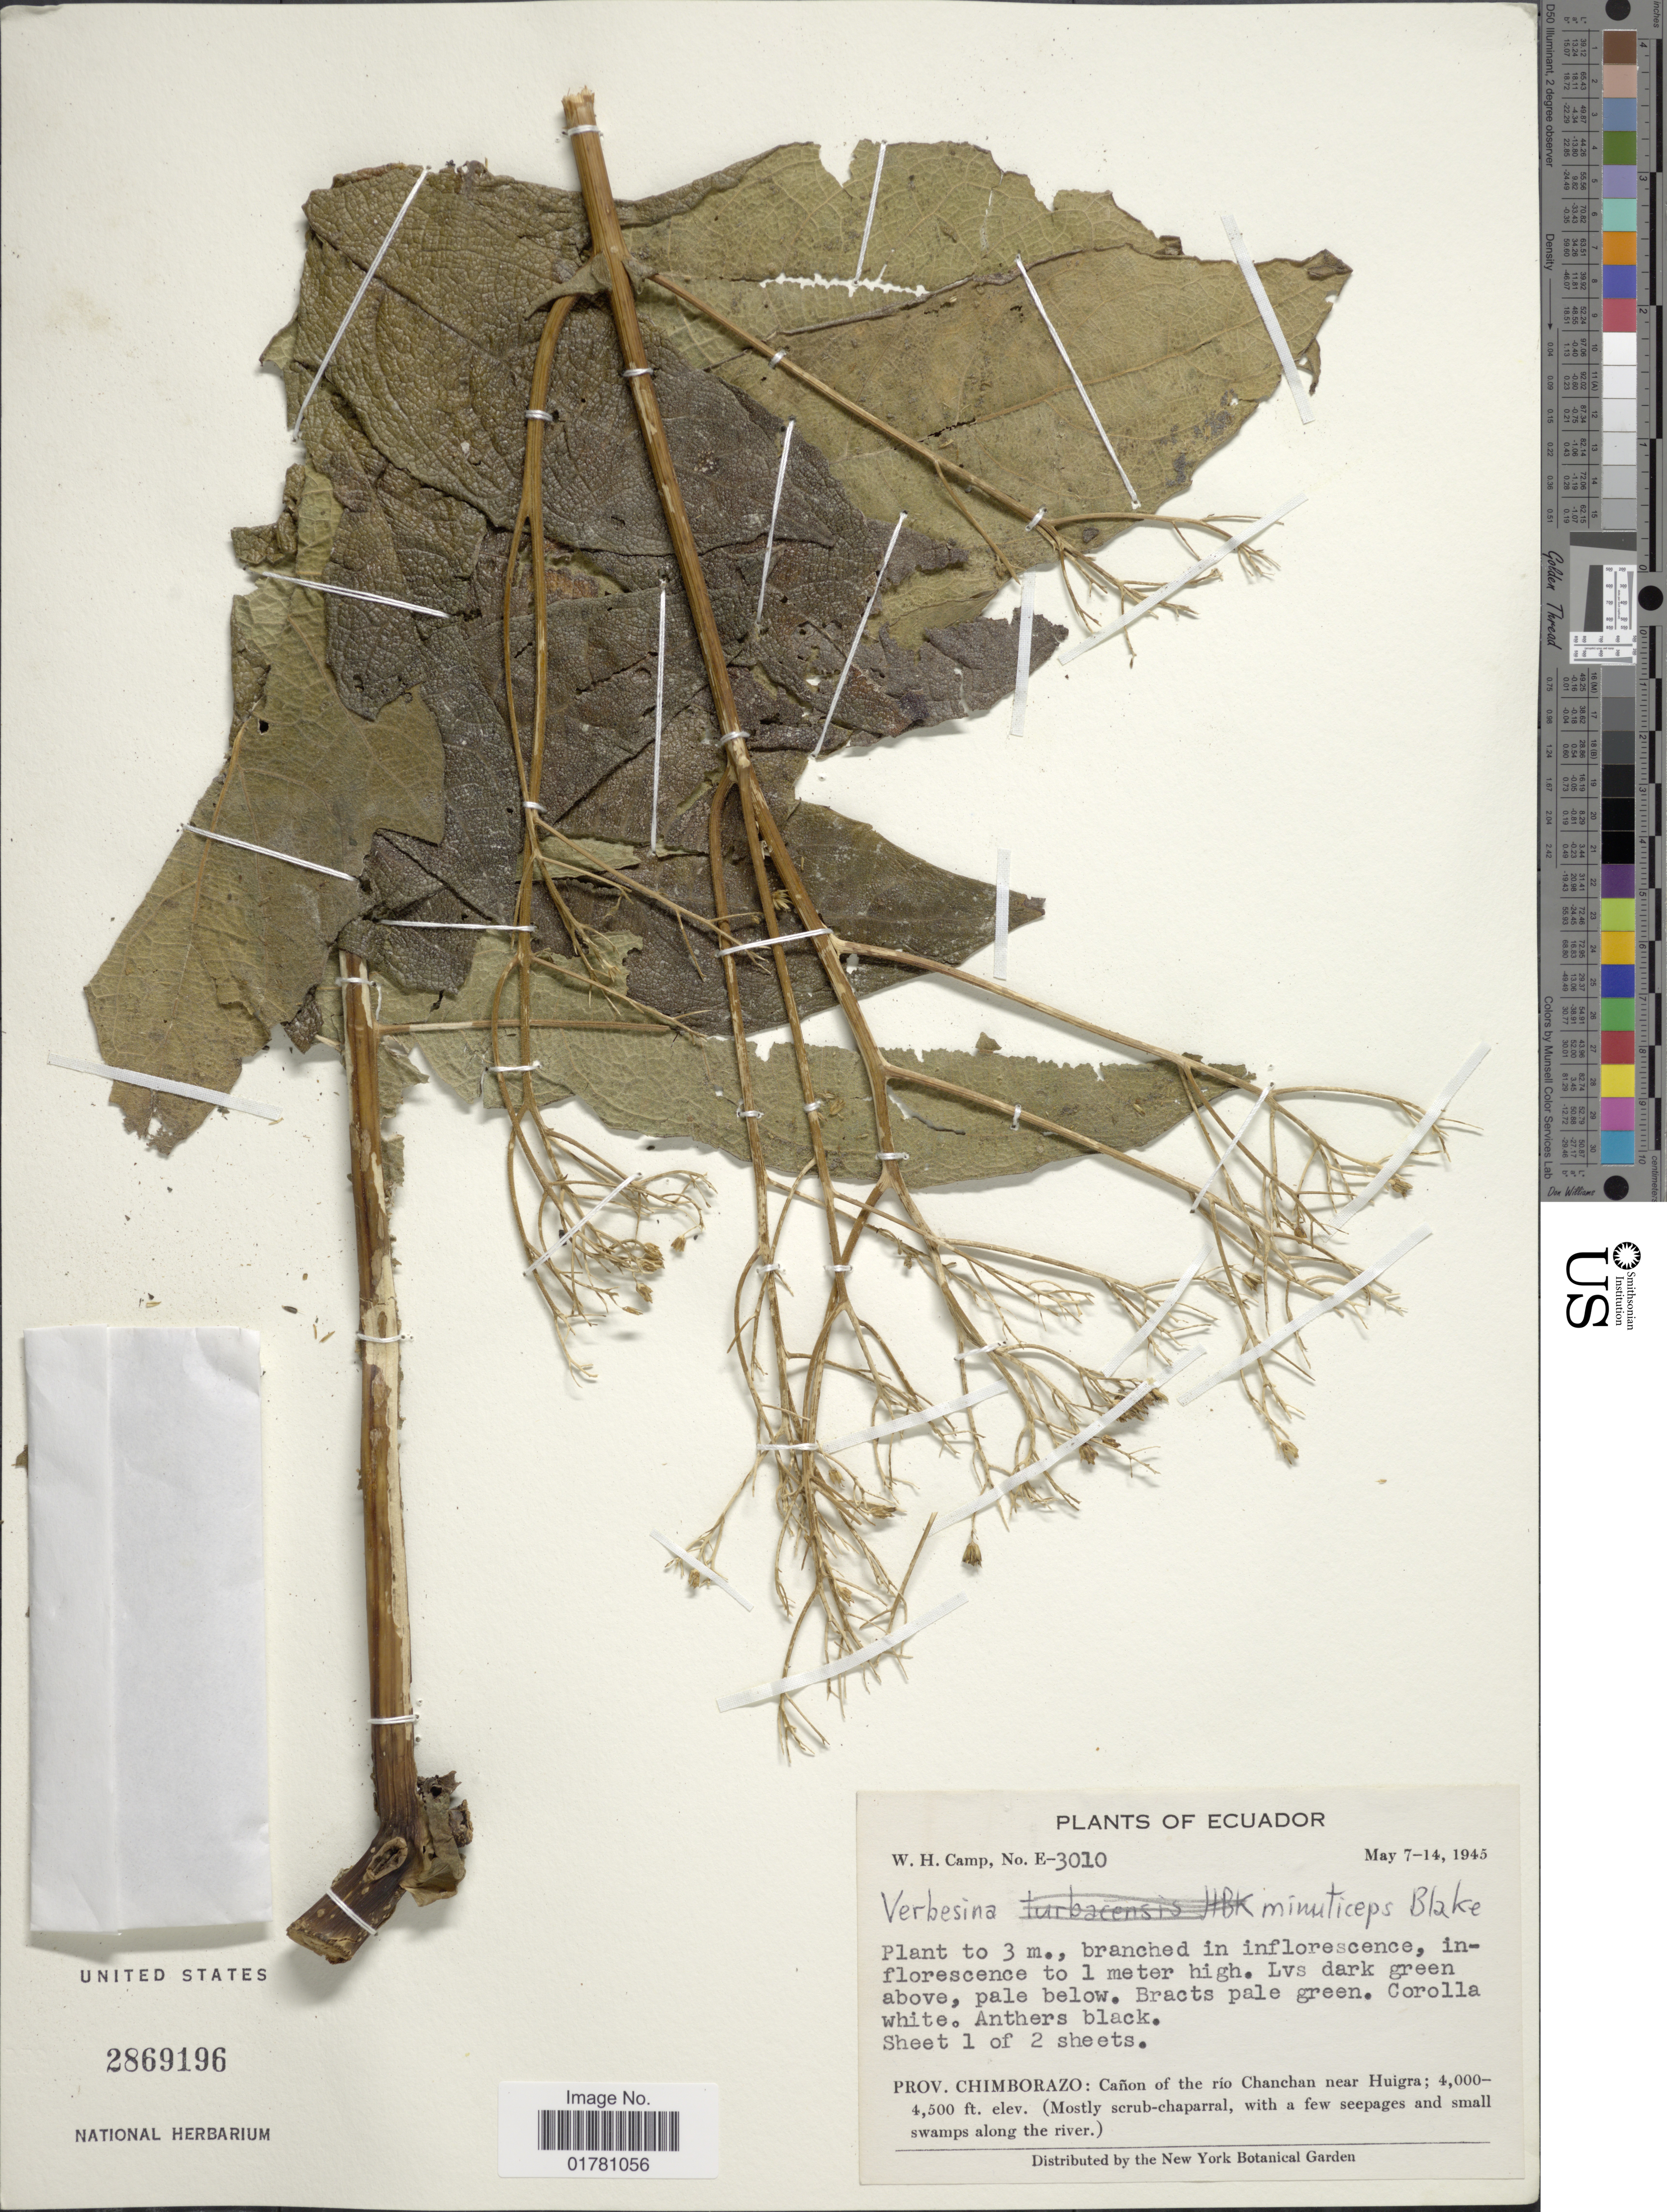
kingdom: Plantae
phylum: Tracheophyta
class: Magnoliopsida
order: Asterales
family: Asteraceae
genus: Verbesina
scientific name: Verbesina minuticeps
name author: S.F. Blake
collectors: W. H. Camp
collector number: E-3010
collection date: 1945-05-07/1945-05-14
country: Ecuador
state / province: Chimborazo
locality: Cañon of the río Chanchan near Huigra (Mostly scrub-chaprral, with a few seepages and small swamps along the river)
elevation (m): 1219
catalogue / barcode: US 2869196